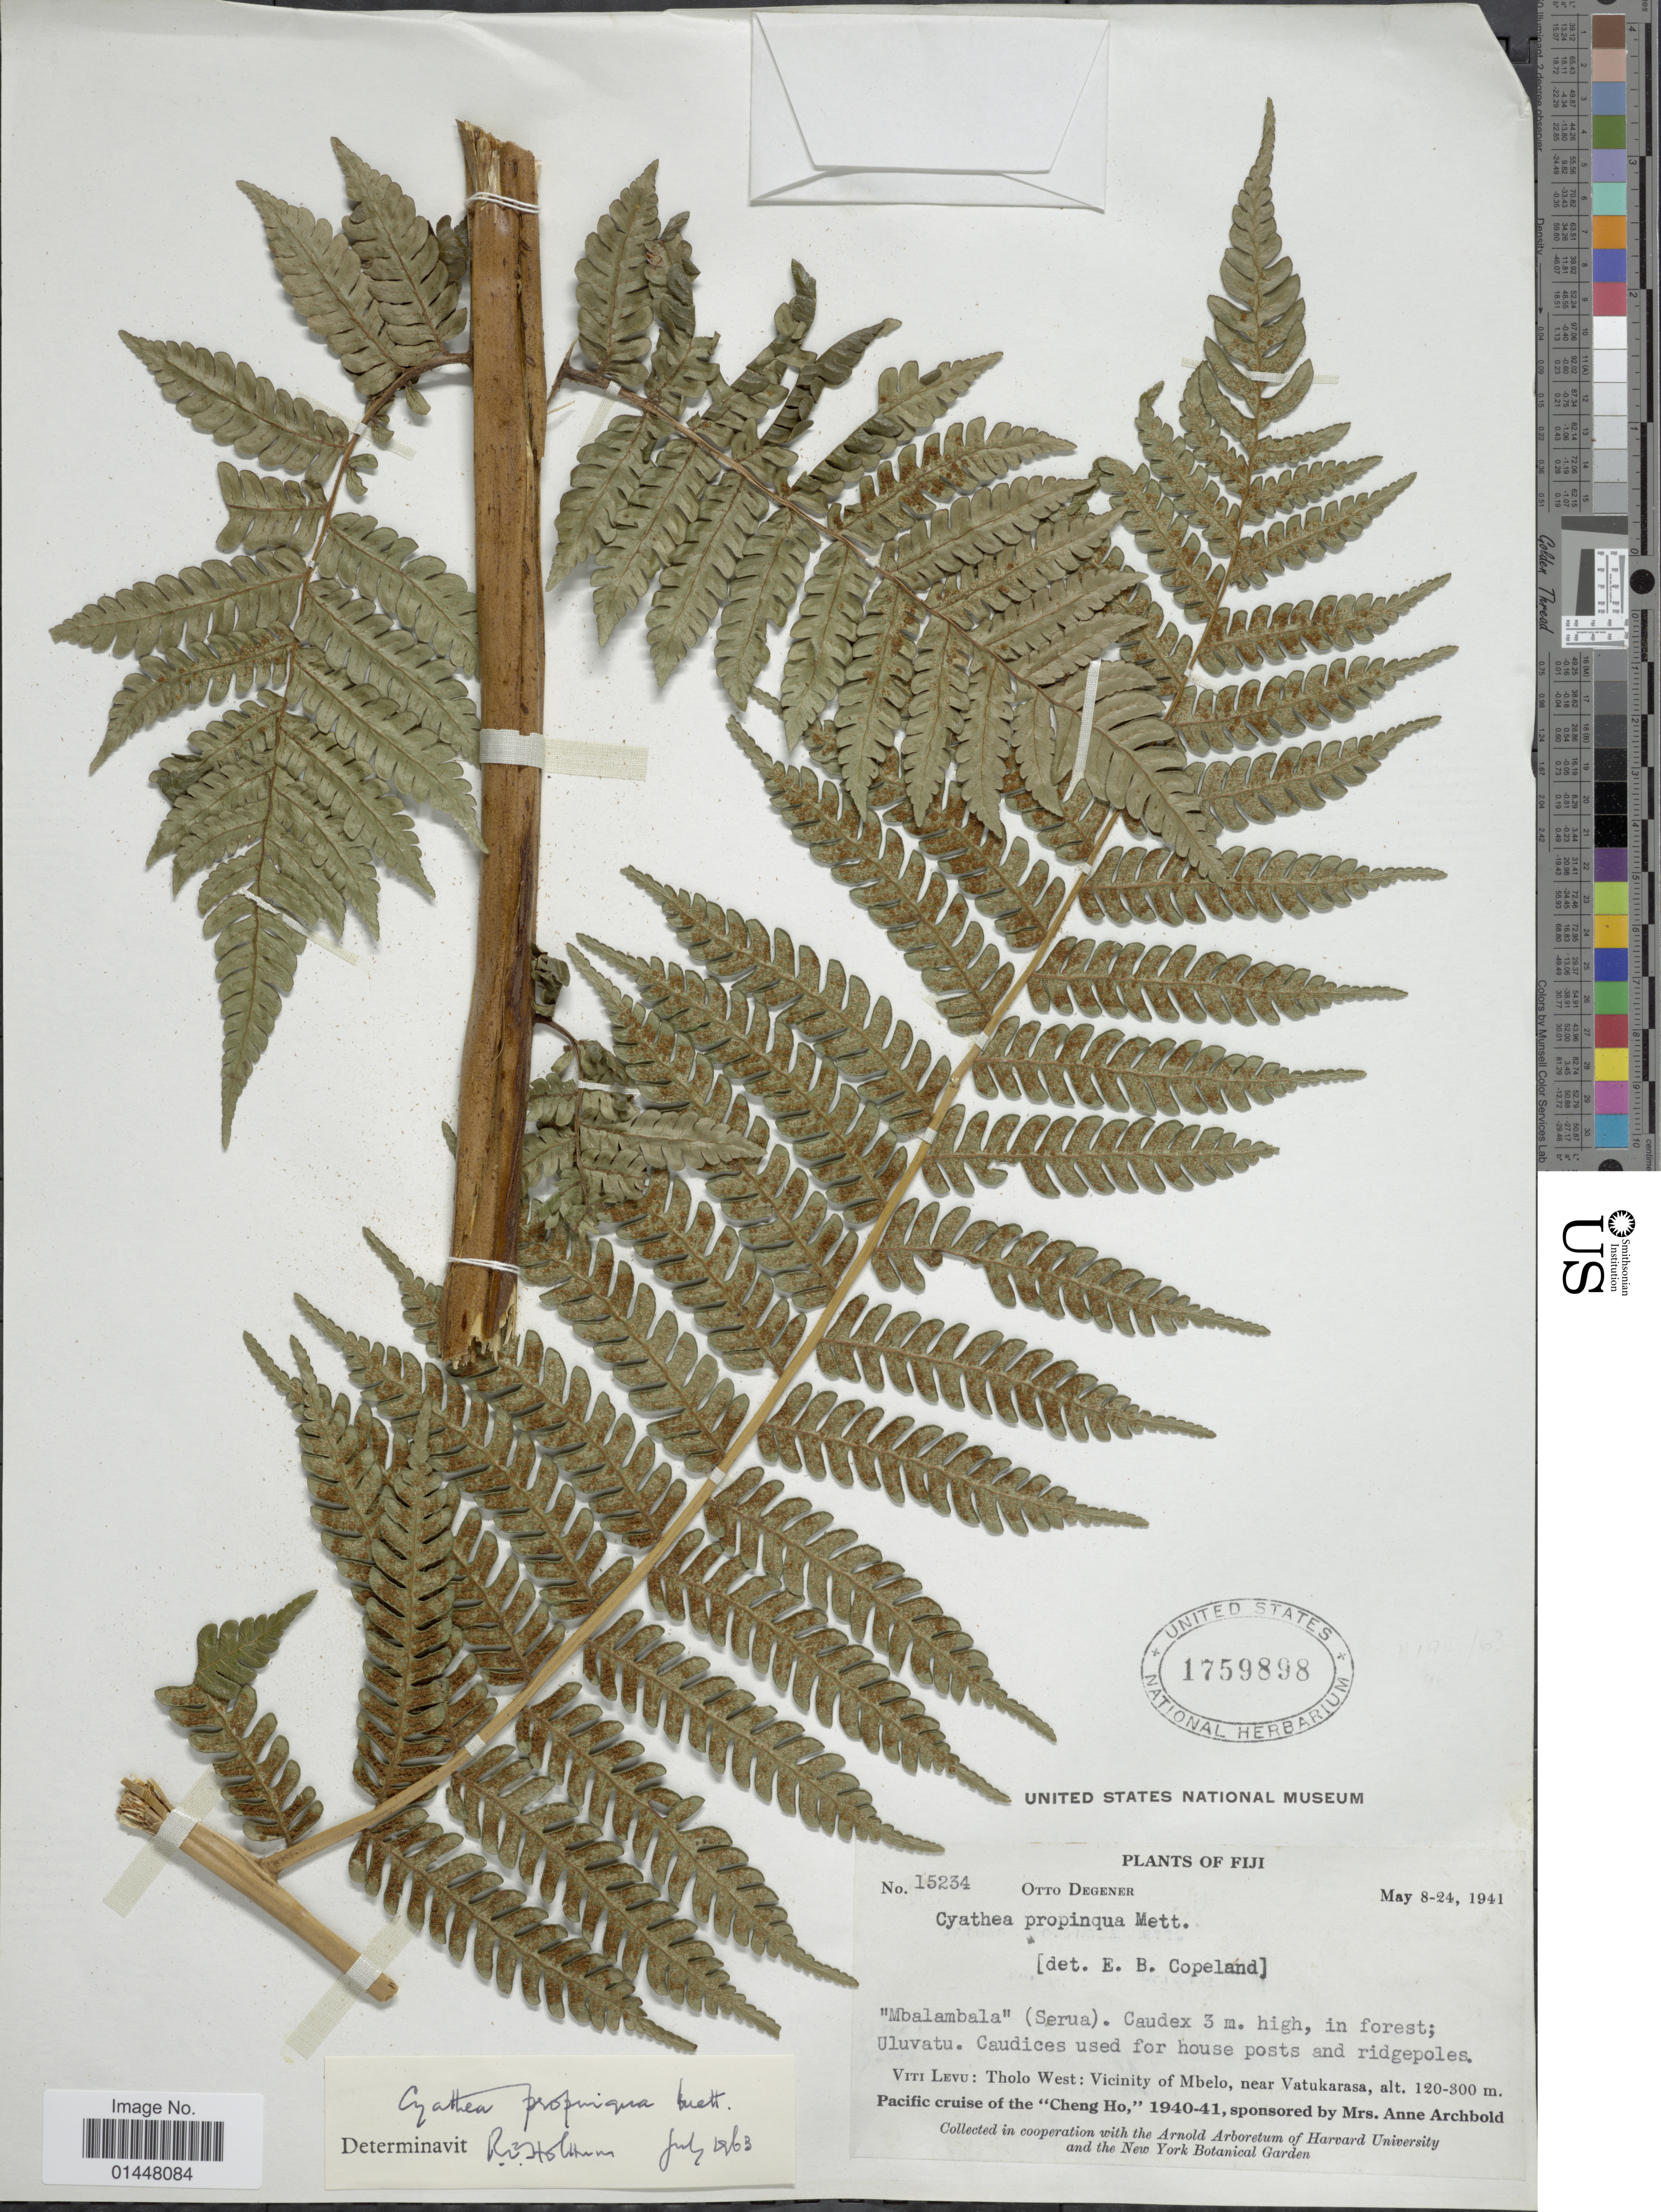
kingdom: Plantae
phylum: Tracheophyta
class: Polypodiopsida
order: Cyatheales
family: Cyatheaceae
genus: Sphaeropteris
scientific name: Sphaeropteris propinqua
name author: (Mett.) R.M. Tryon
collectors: O. Degener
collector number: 15234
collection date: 1941-05-08/1941-05-24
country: Fiji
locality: Viti Levu: Tholo West: Vicinity of Mbelo, near Vatukarasa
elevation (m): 120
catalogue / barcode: US 1759898